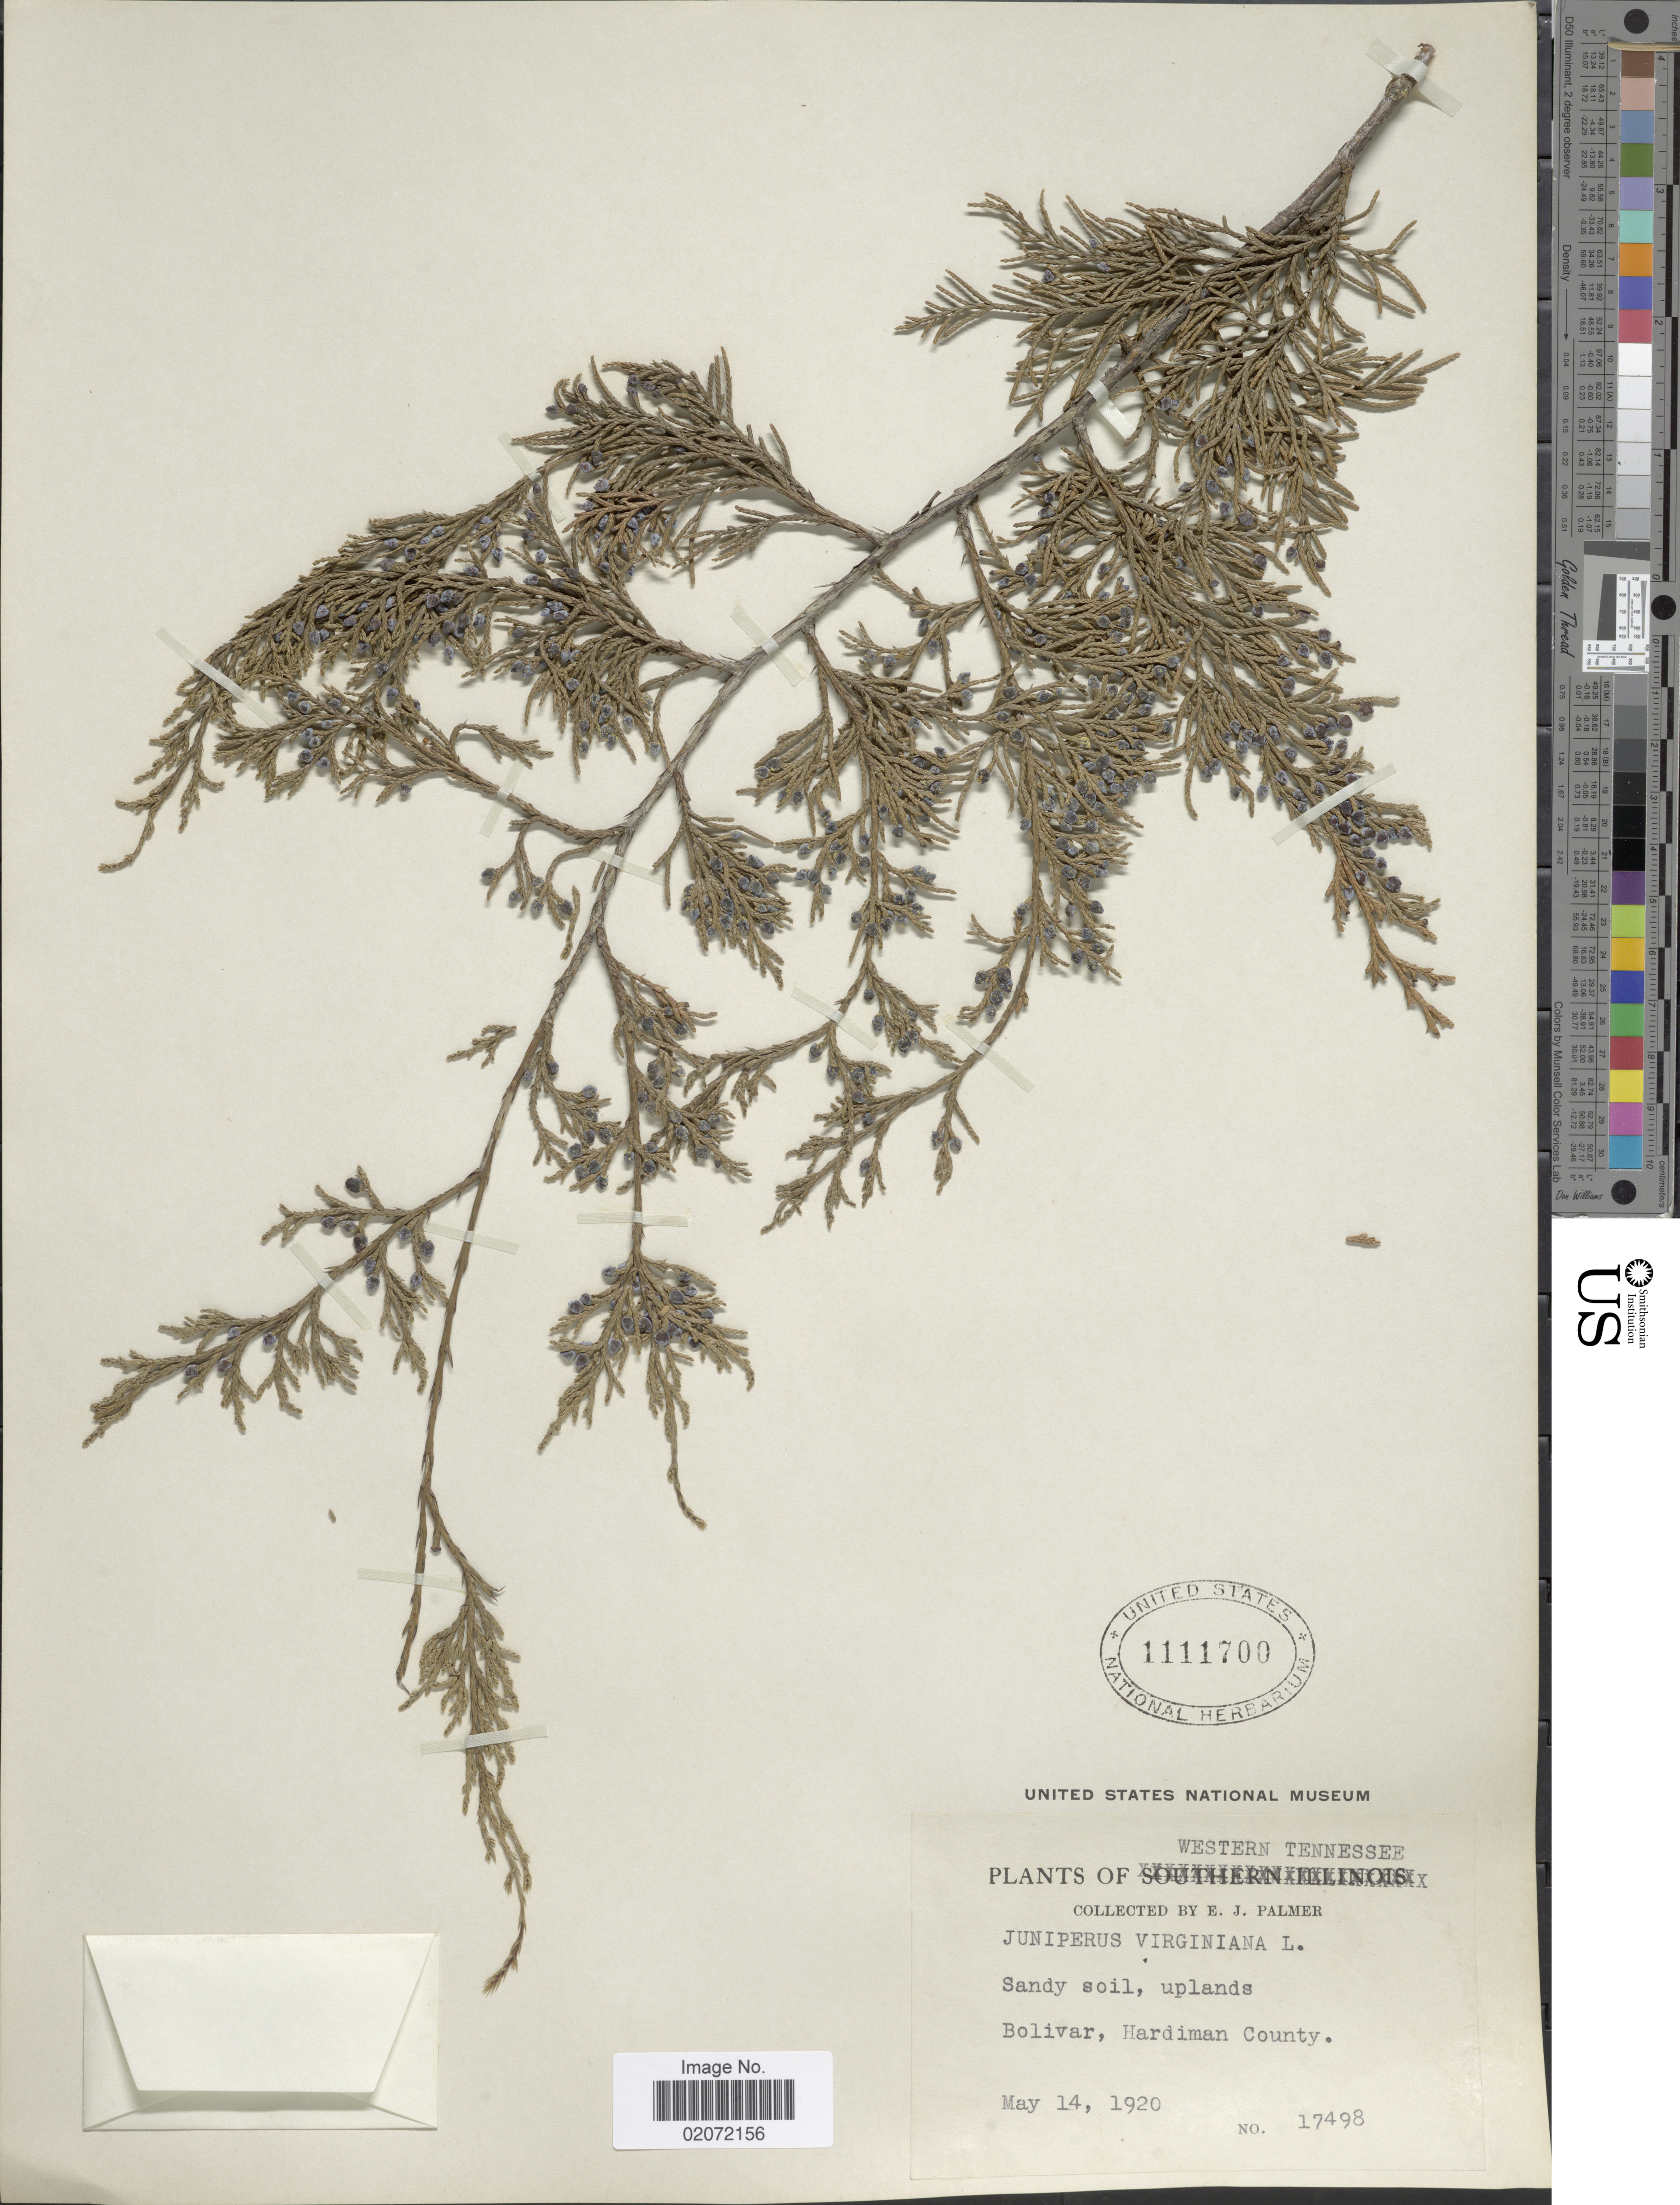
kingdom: Plantae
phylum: Tracheophyta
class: Pinopsida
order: Pinales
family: Cupressaceae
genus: Juniperus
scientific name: Juniperus virginiana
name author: L.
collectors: E. J. Palmer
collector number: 17498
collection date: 1920-05-14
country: United States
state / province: Tennessee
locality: Western Tennessee, Bolivar, Hardiman County.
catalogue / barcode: US 1111700